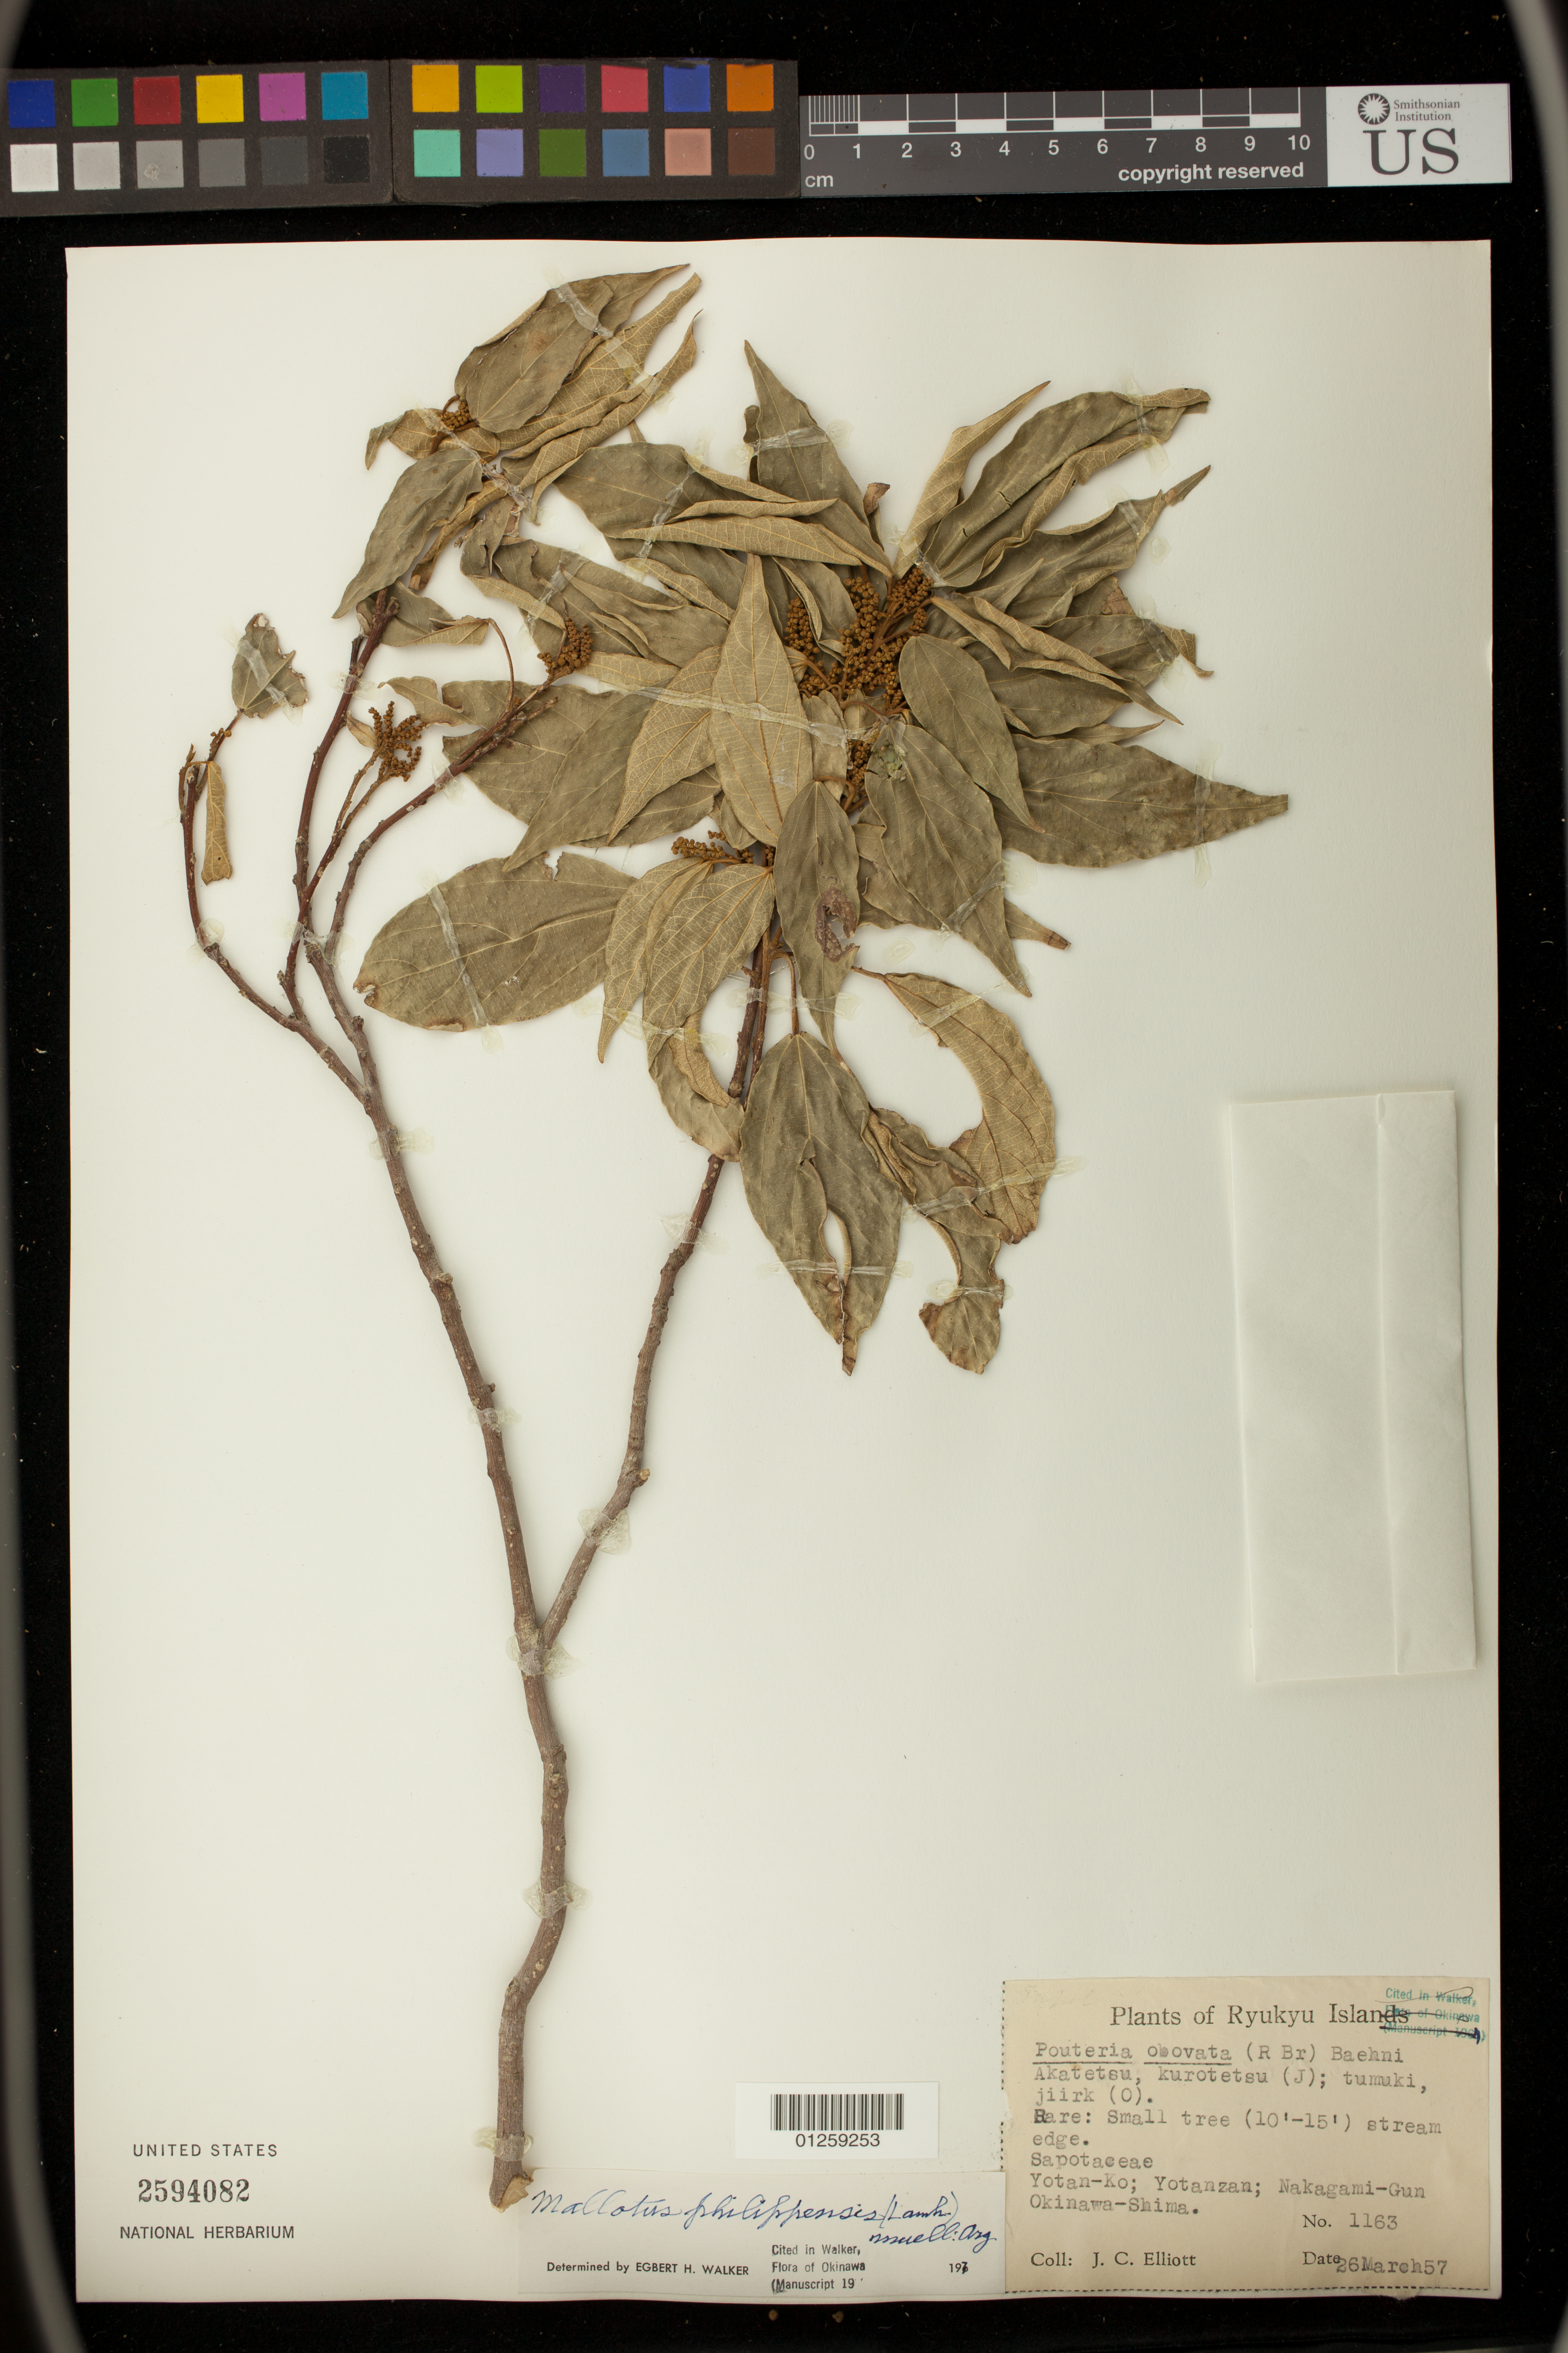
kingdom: Plantae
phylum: Tracheophyta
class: Magnoliopsida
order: Malpighiales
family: Euphorbiaceae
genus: Mallotus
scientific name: Mallotus philippensis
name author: (Lam.) Müll. Arg.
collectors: J. C. Elliott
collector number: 1163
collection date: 1957-03-26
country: Japan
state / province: Okinawa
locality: Yotan-Ko; Yotanzan; Nakagami-Gun; Okinawa-Shima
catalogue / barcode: US 2594082